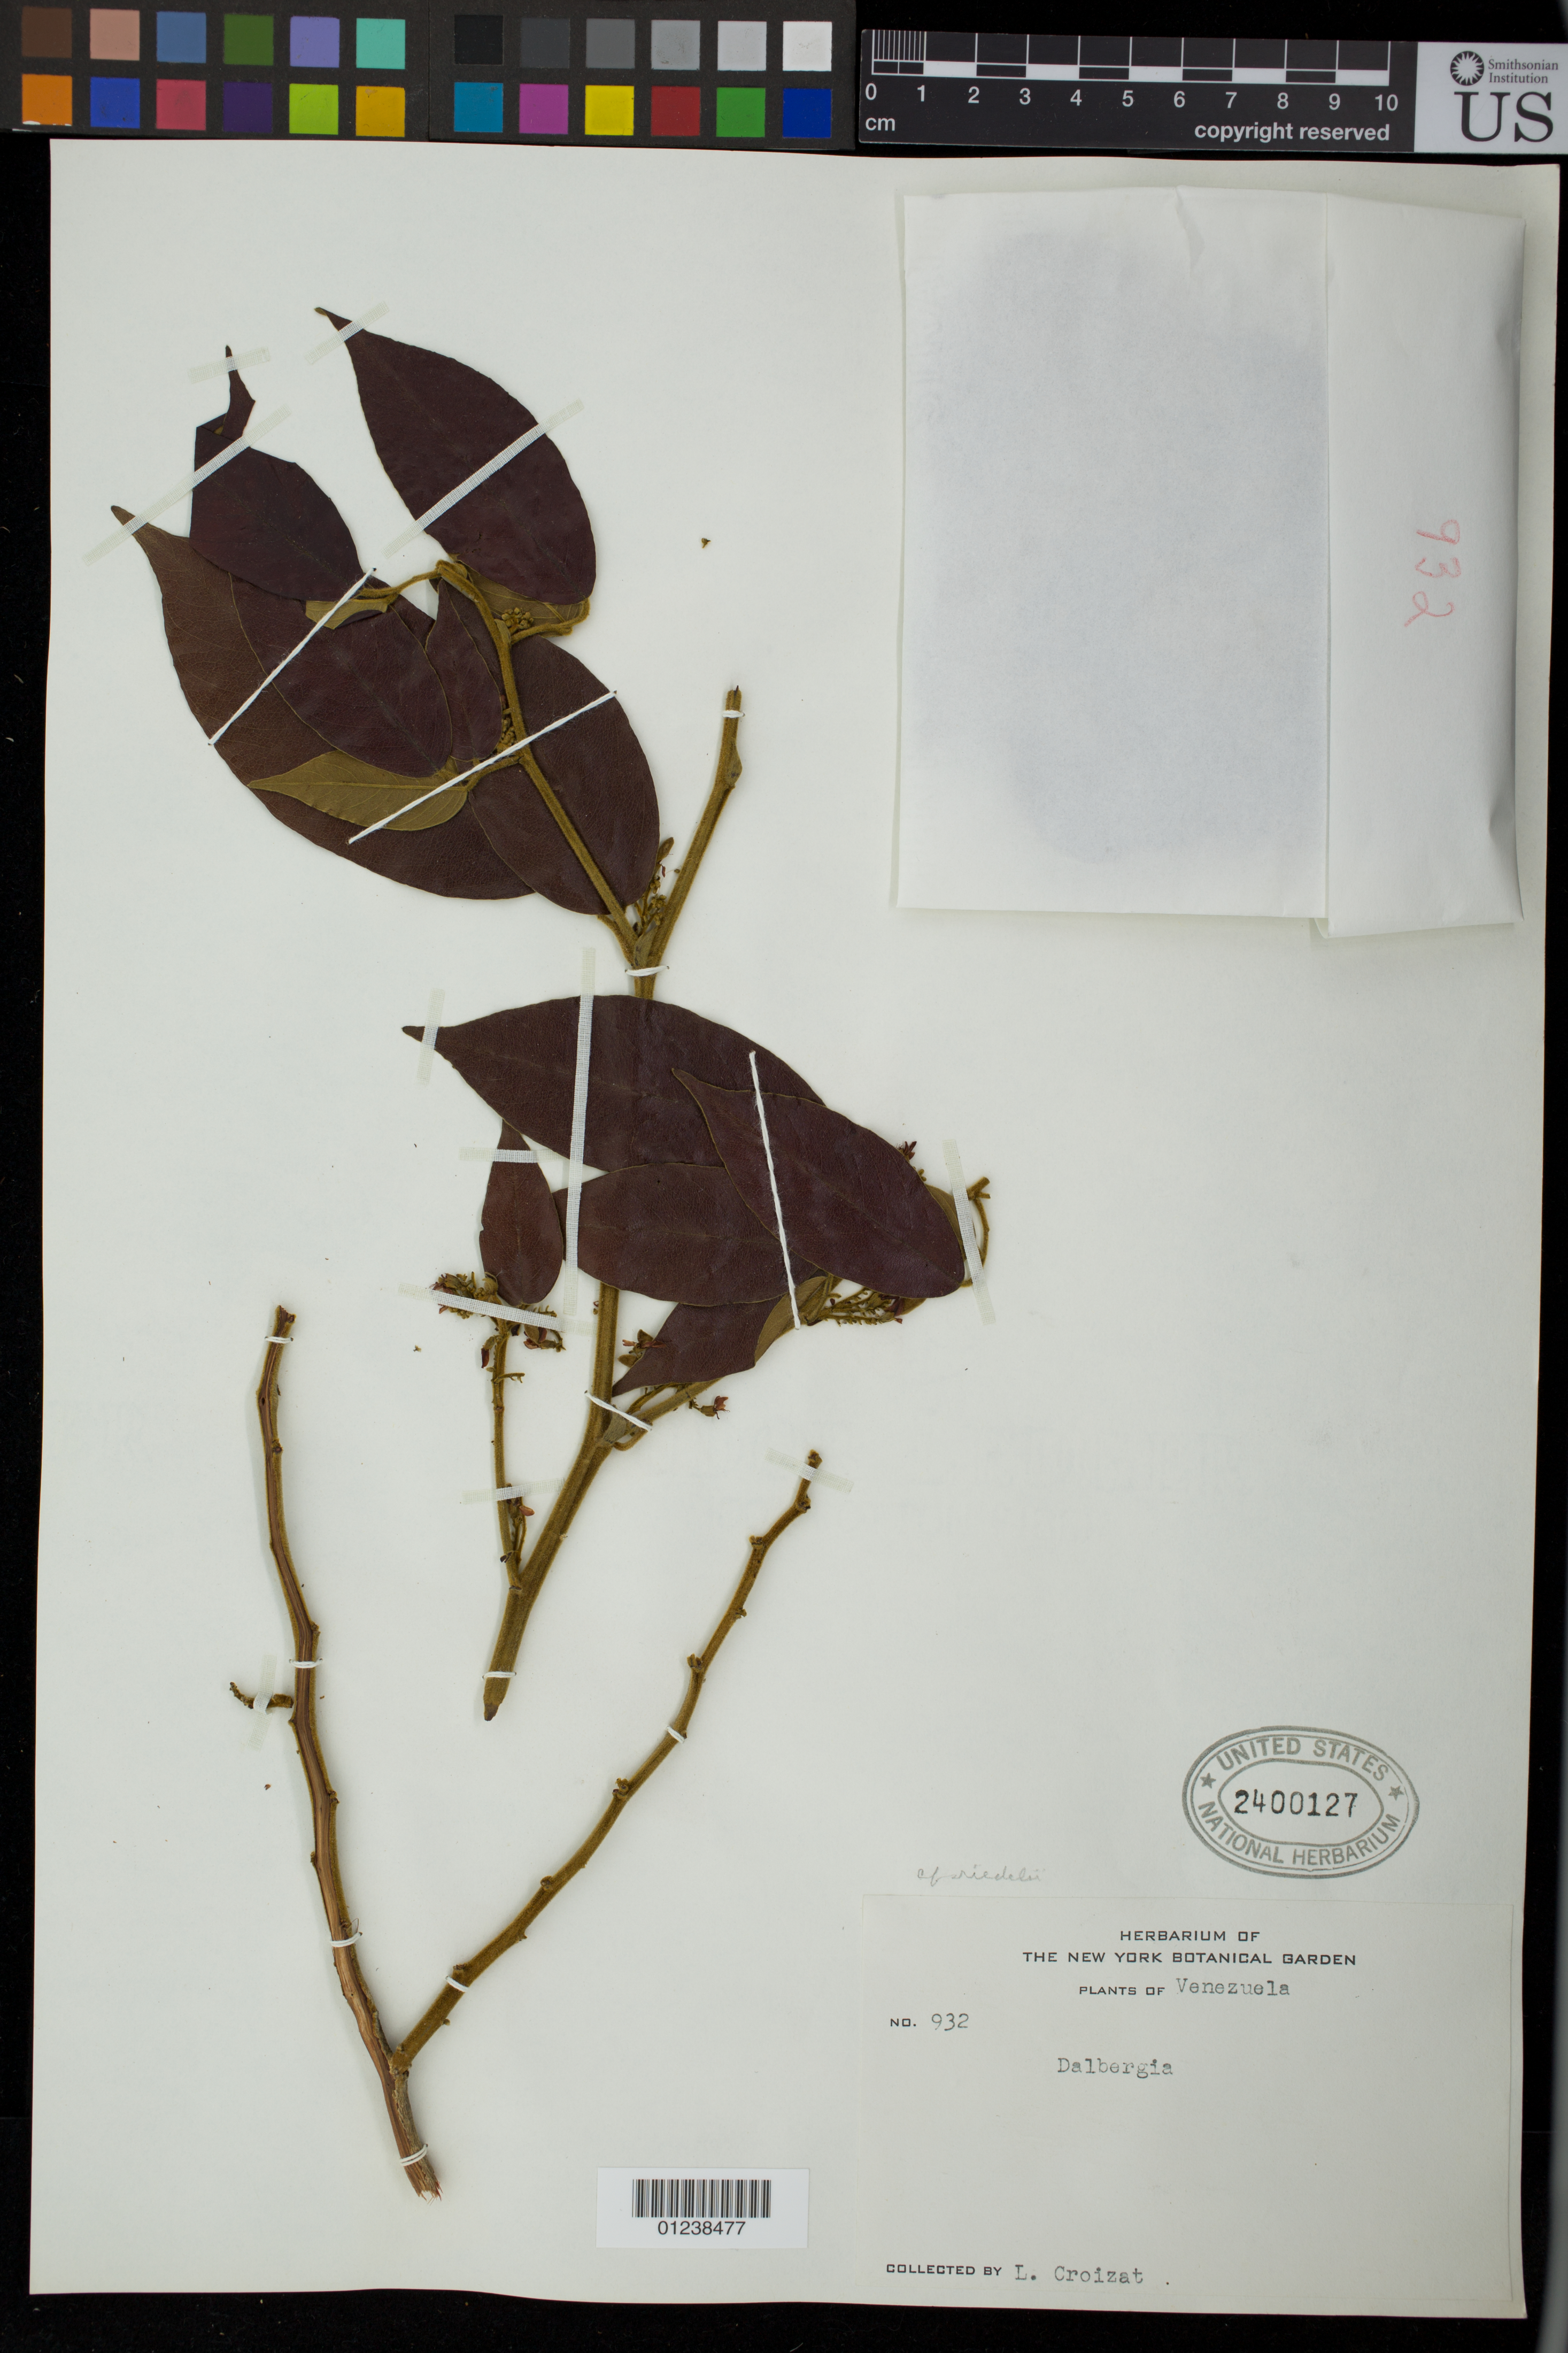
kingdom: Plantae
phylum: Tracheophyta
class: Magnoliopsida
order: Fabales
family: Fabaceae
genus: Dalbergia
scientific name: Dalbergia riedelii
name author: (Benth.) Sandwith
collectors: L. C. M. Croizat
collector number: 932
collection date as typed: May 1948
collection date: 1948-05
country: Venezuela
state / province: Distrito Federal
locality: Tacagua.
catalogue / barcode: US 2400127